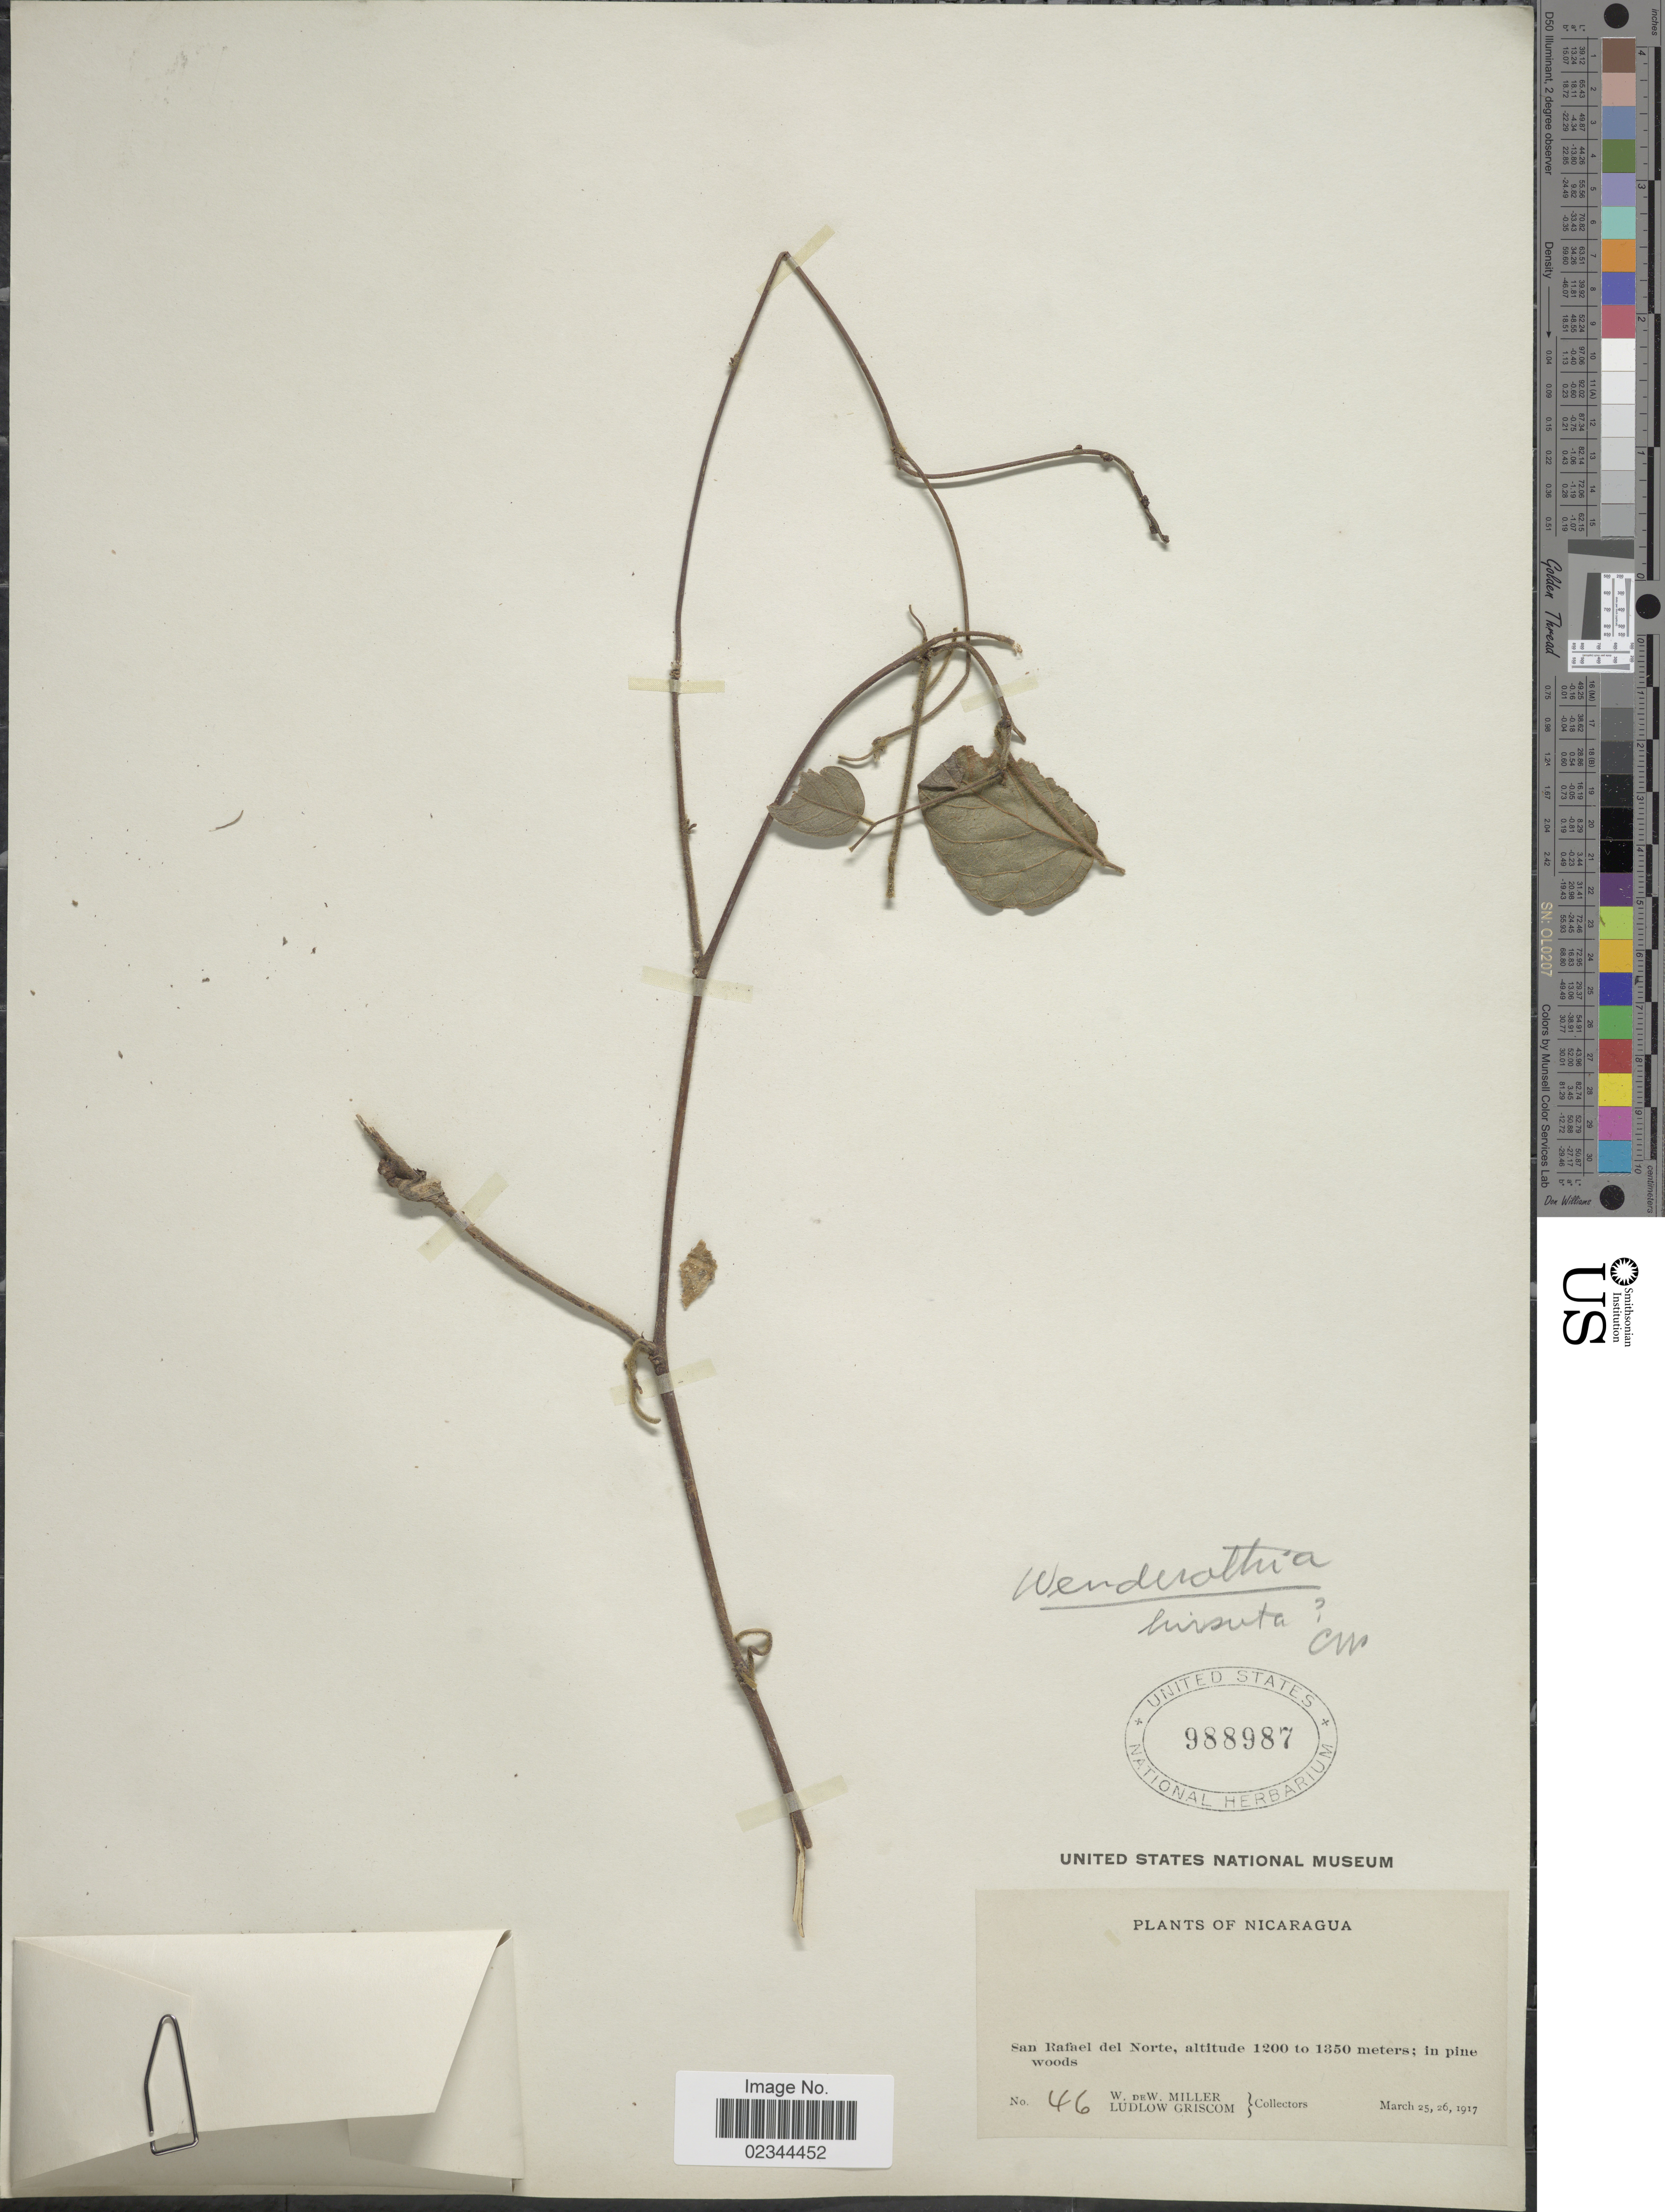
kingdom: Plantae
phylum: Tracheophyta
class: Magnoliopsida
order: Fabales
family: Fabaceae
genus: Canavalia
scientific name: Canavalia villosa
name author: Benth.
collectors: W. De Witt Miller & L. Griscom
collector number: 46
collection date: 1917-03-25/1917-03-26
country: Nicaragua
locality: San Rafael del Norte.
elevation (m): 1200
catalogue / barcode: US 988987